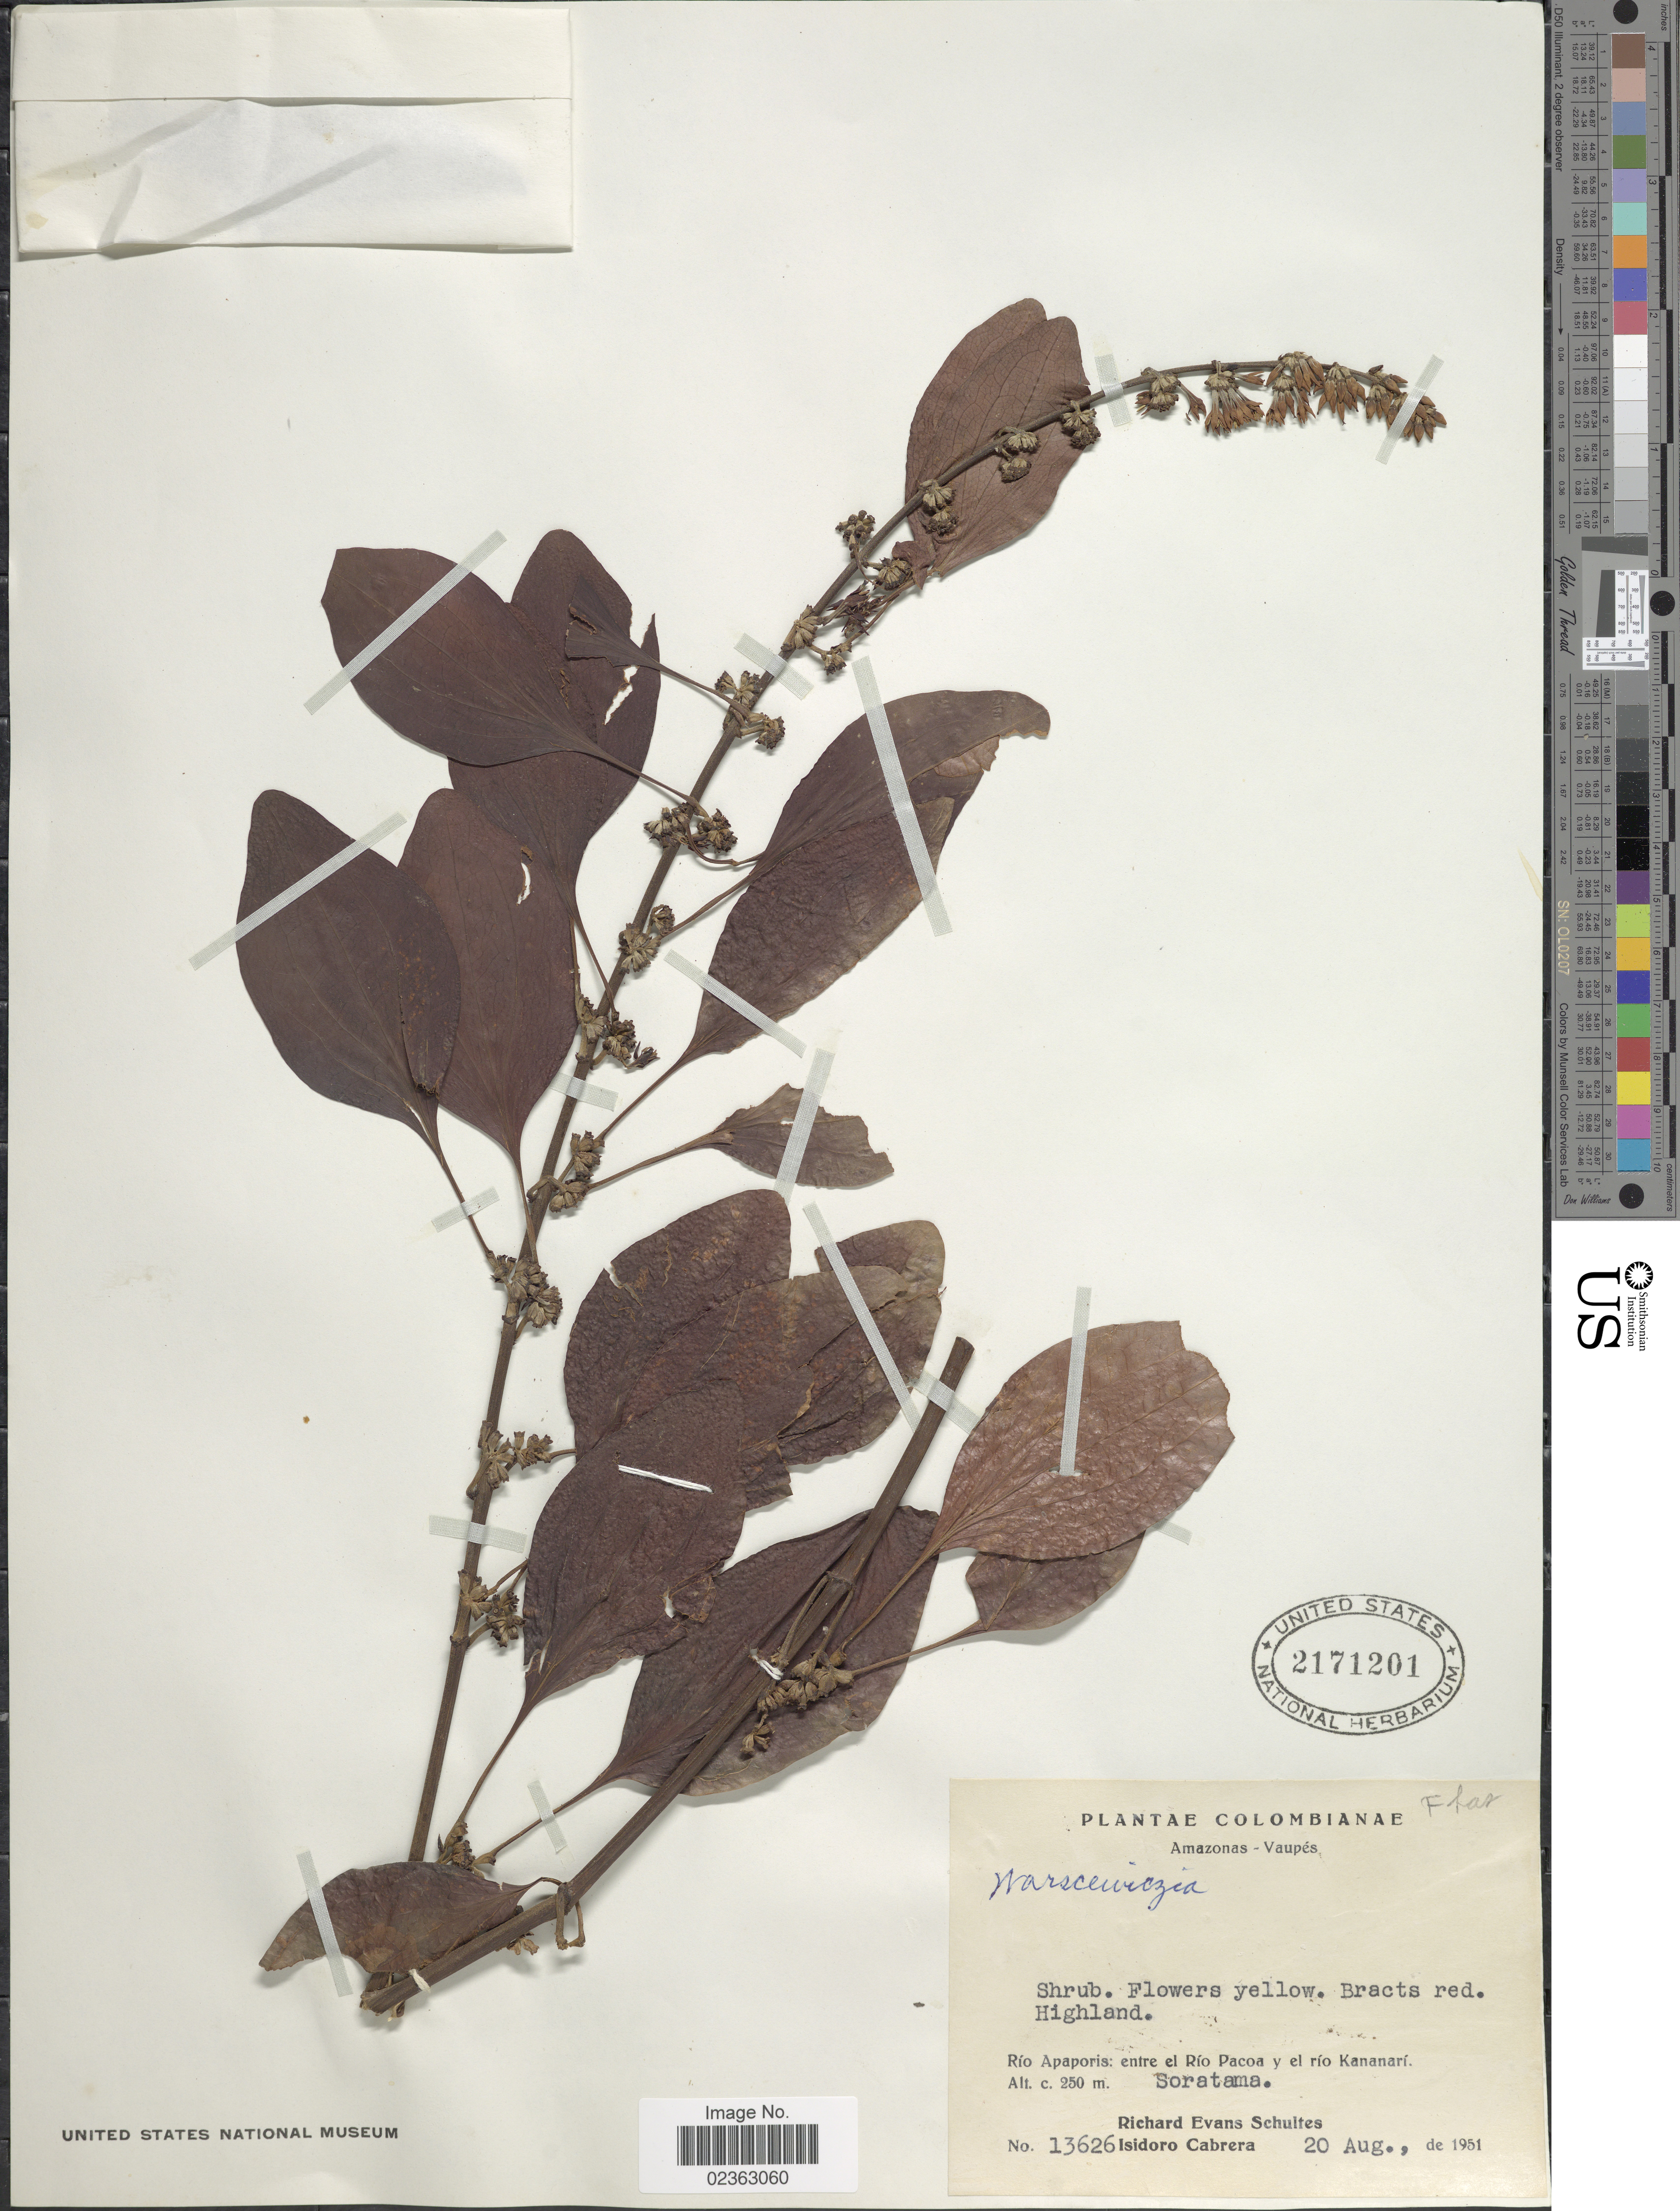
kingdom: Plantae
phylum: Tracheophyta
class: Magnoliopsida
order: Gentianales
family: Rubiaceae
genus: Warszewiczia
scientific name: Warszewiczia coccinea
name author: (Vahl) Klotzsch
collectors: R. E. Schultes & I. Cabrera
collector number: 13626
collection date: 1951-08-20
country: Colombia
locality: Amazonas-Vaupes, Highland, Rio Apaporis: entre el Rio Pacoa y el rio Kananari, Soratama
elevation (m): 250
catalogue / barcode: US 2171201